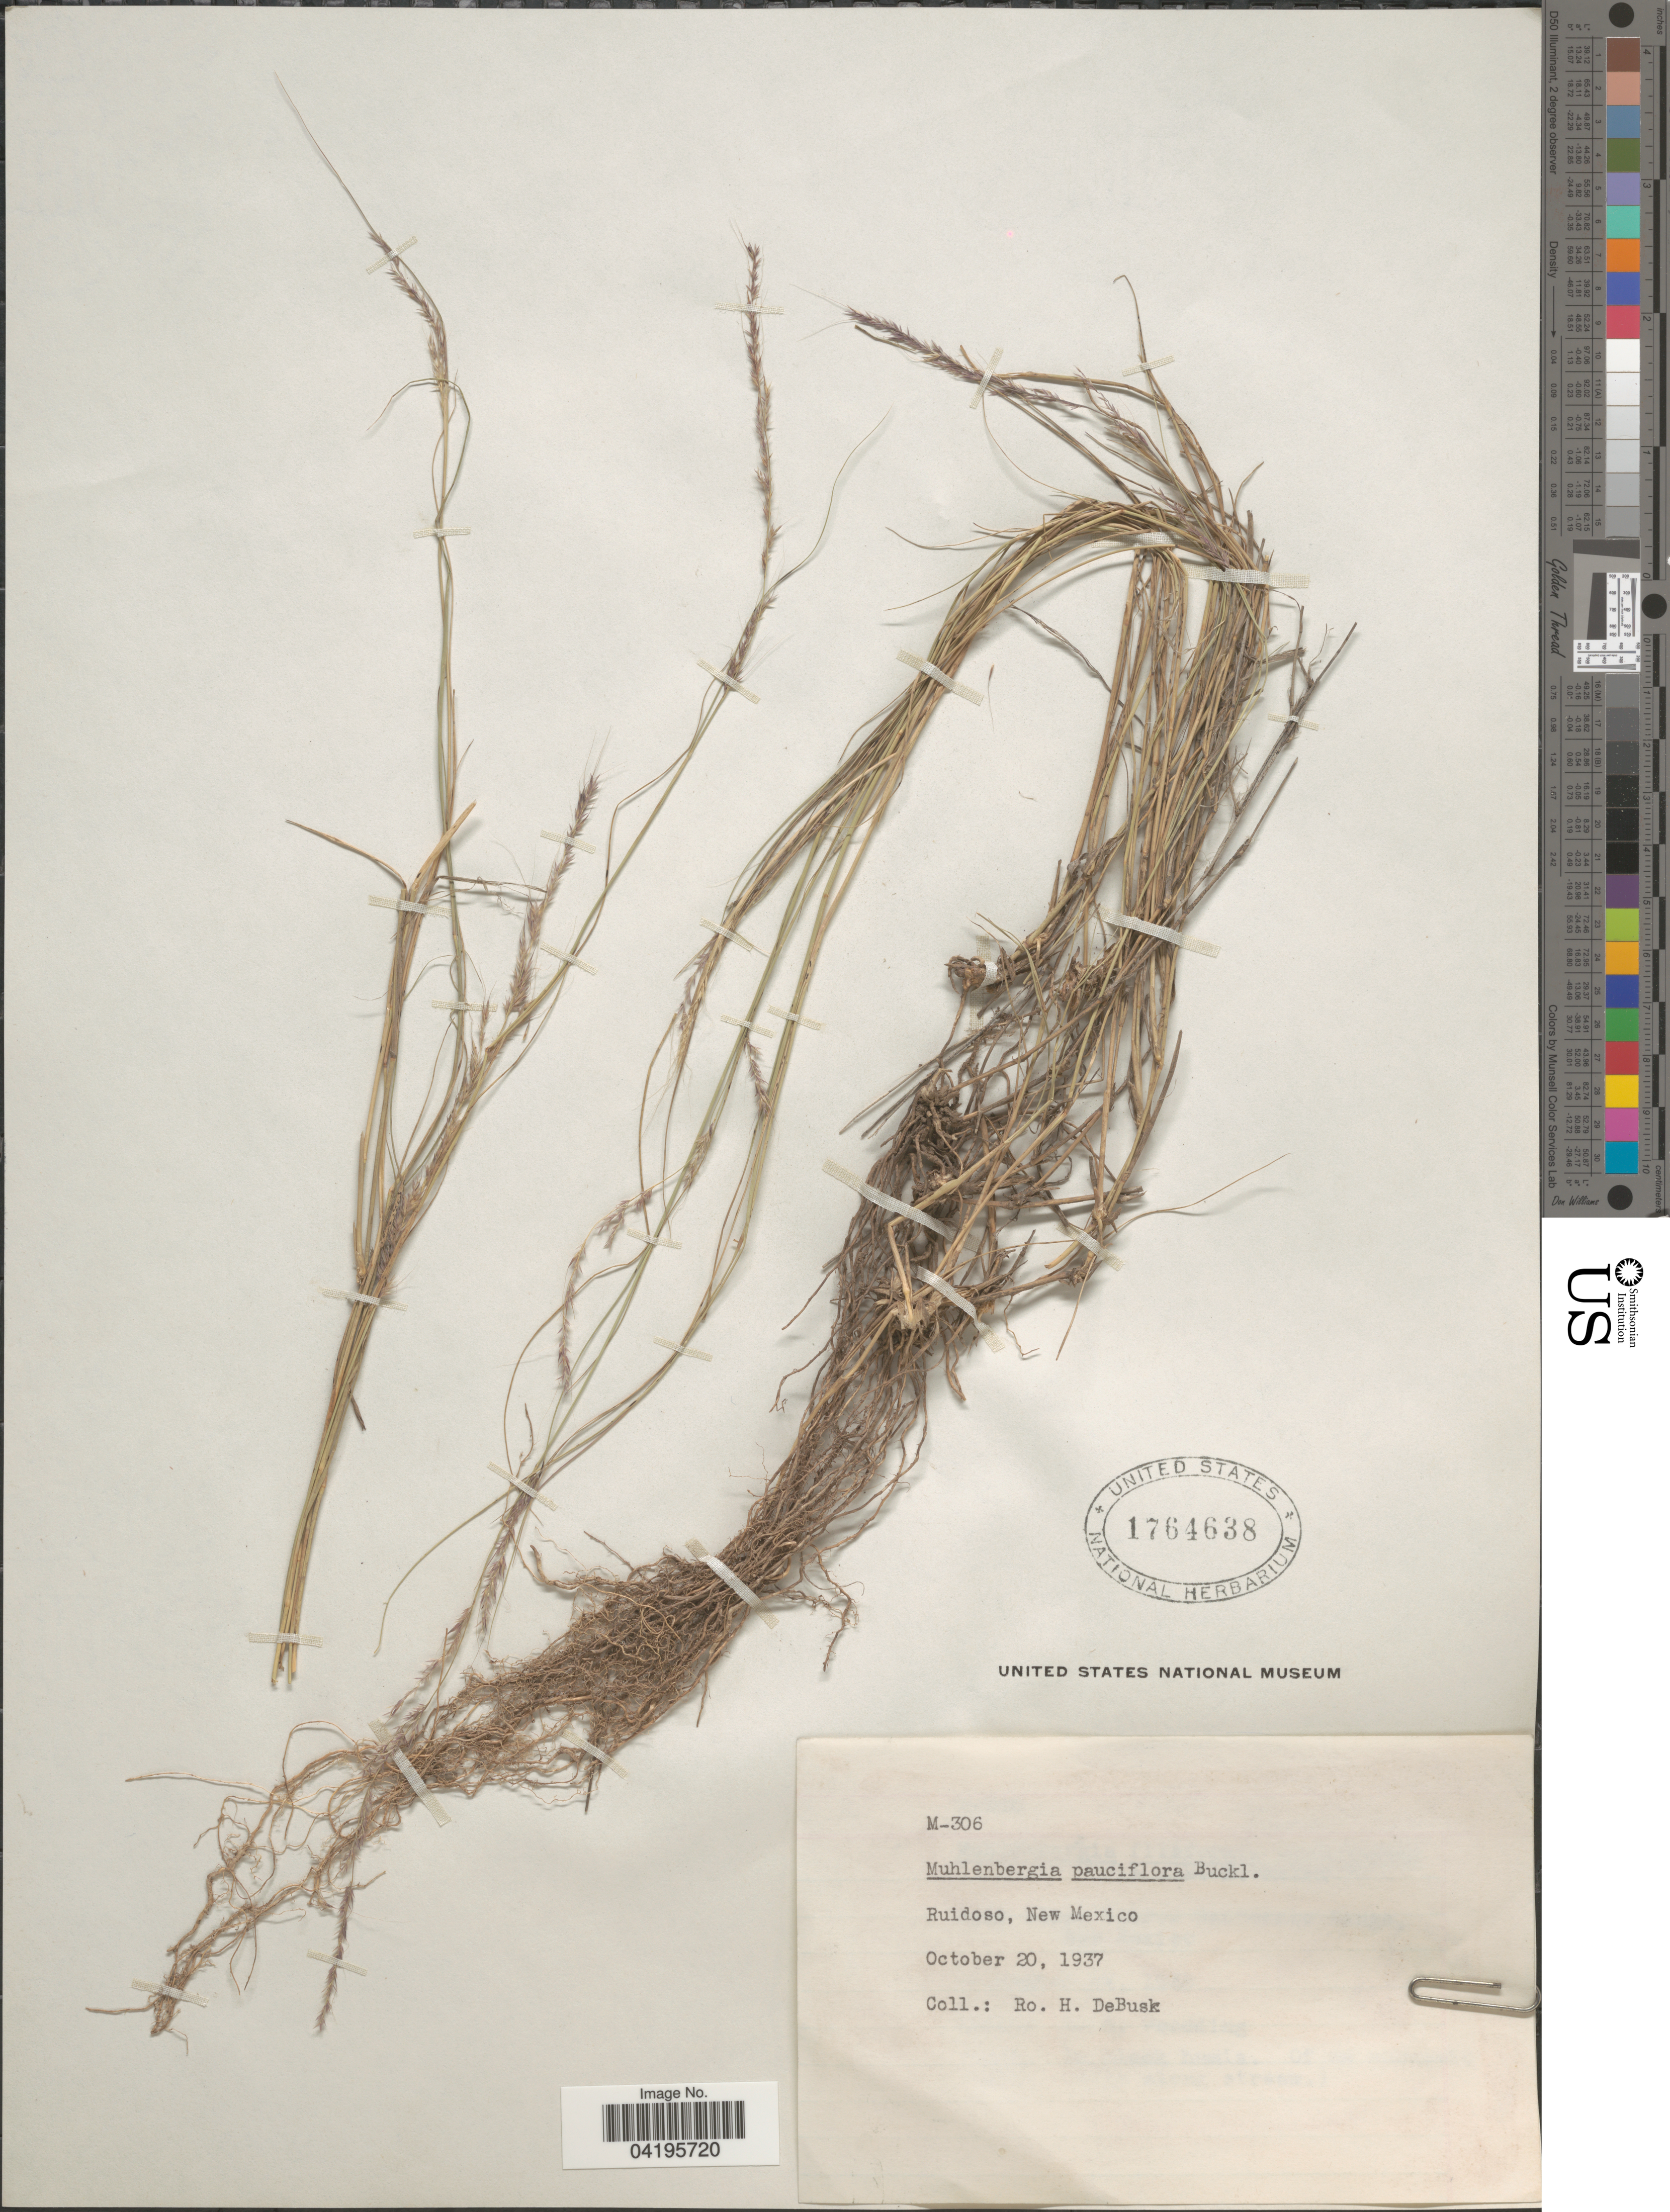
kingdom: Plantae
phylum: Tracheophyta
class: Liliopsida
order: Poales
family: Poaceae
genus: Muhlenbergia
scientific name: Muhlenbergia pauciflora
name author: Buckley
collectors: R. Busk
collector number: M-306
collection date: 1937-10-20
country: United States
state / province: New Mexico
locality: Ruidoso.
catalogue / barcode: US 1764638